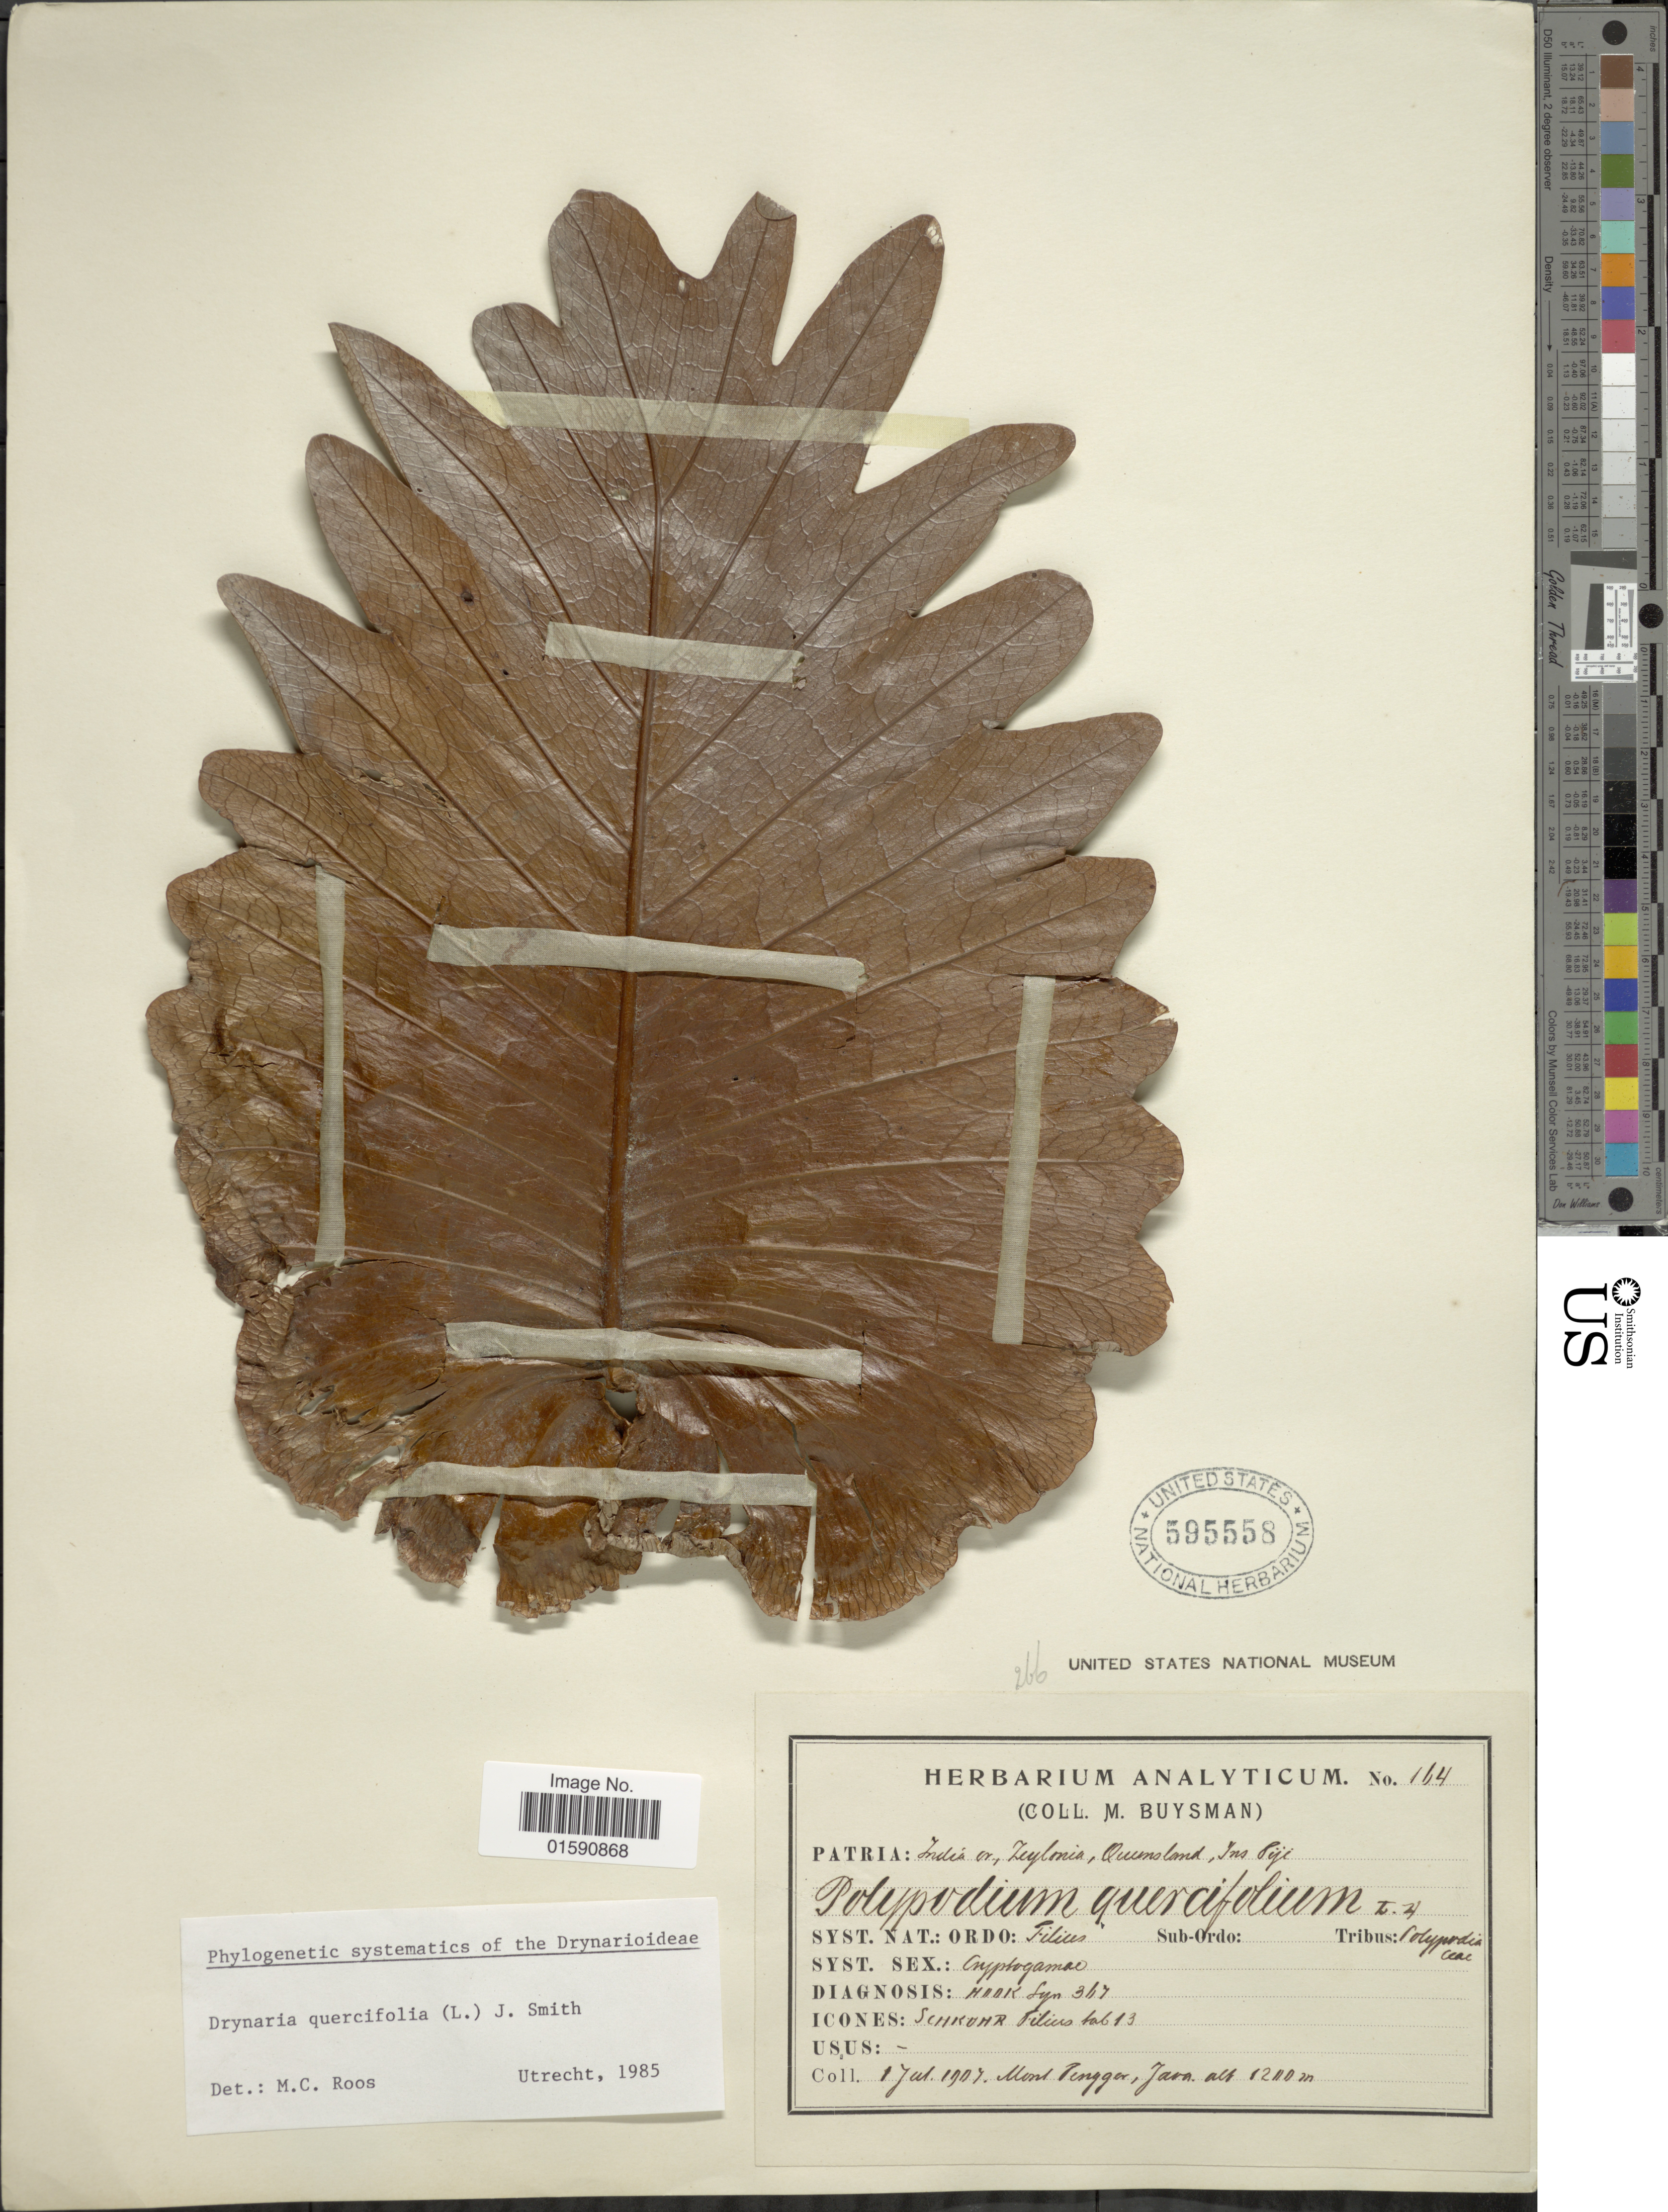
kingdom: Plantae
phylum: Tracheophyta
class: Polypodiopsida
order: Polypodiales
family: Polypodiaceae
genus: Drynaria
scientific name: Drynaria quercifolia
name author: (L.) J. Sm.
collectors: M. Buysman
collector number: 164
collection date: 1907-07-01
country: Indonesia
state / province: Java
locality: Mont Tengger ,Java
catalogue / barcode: US 595558